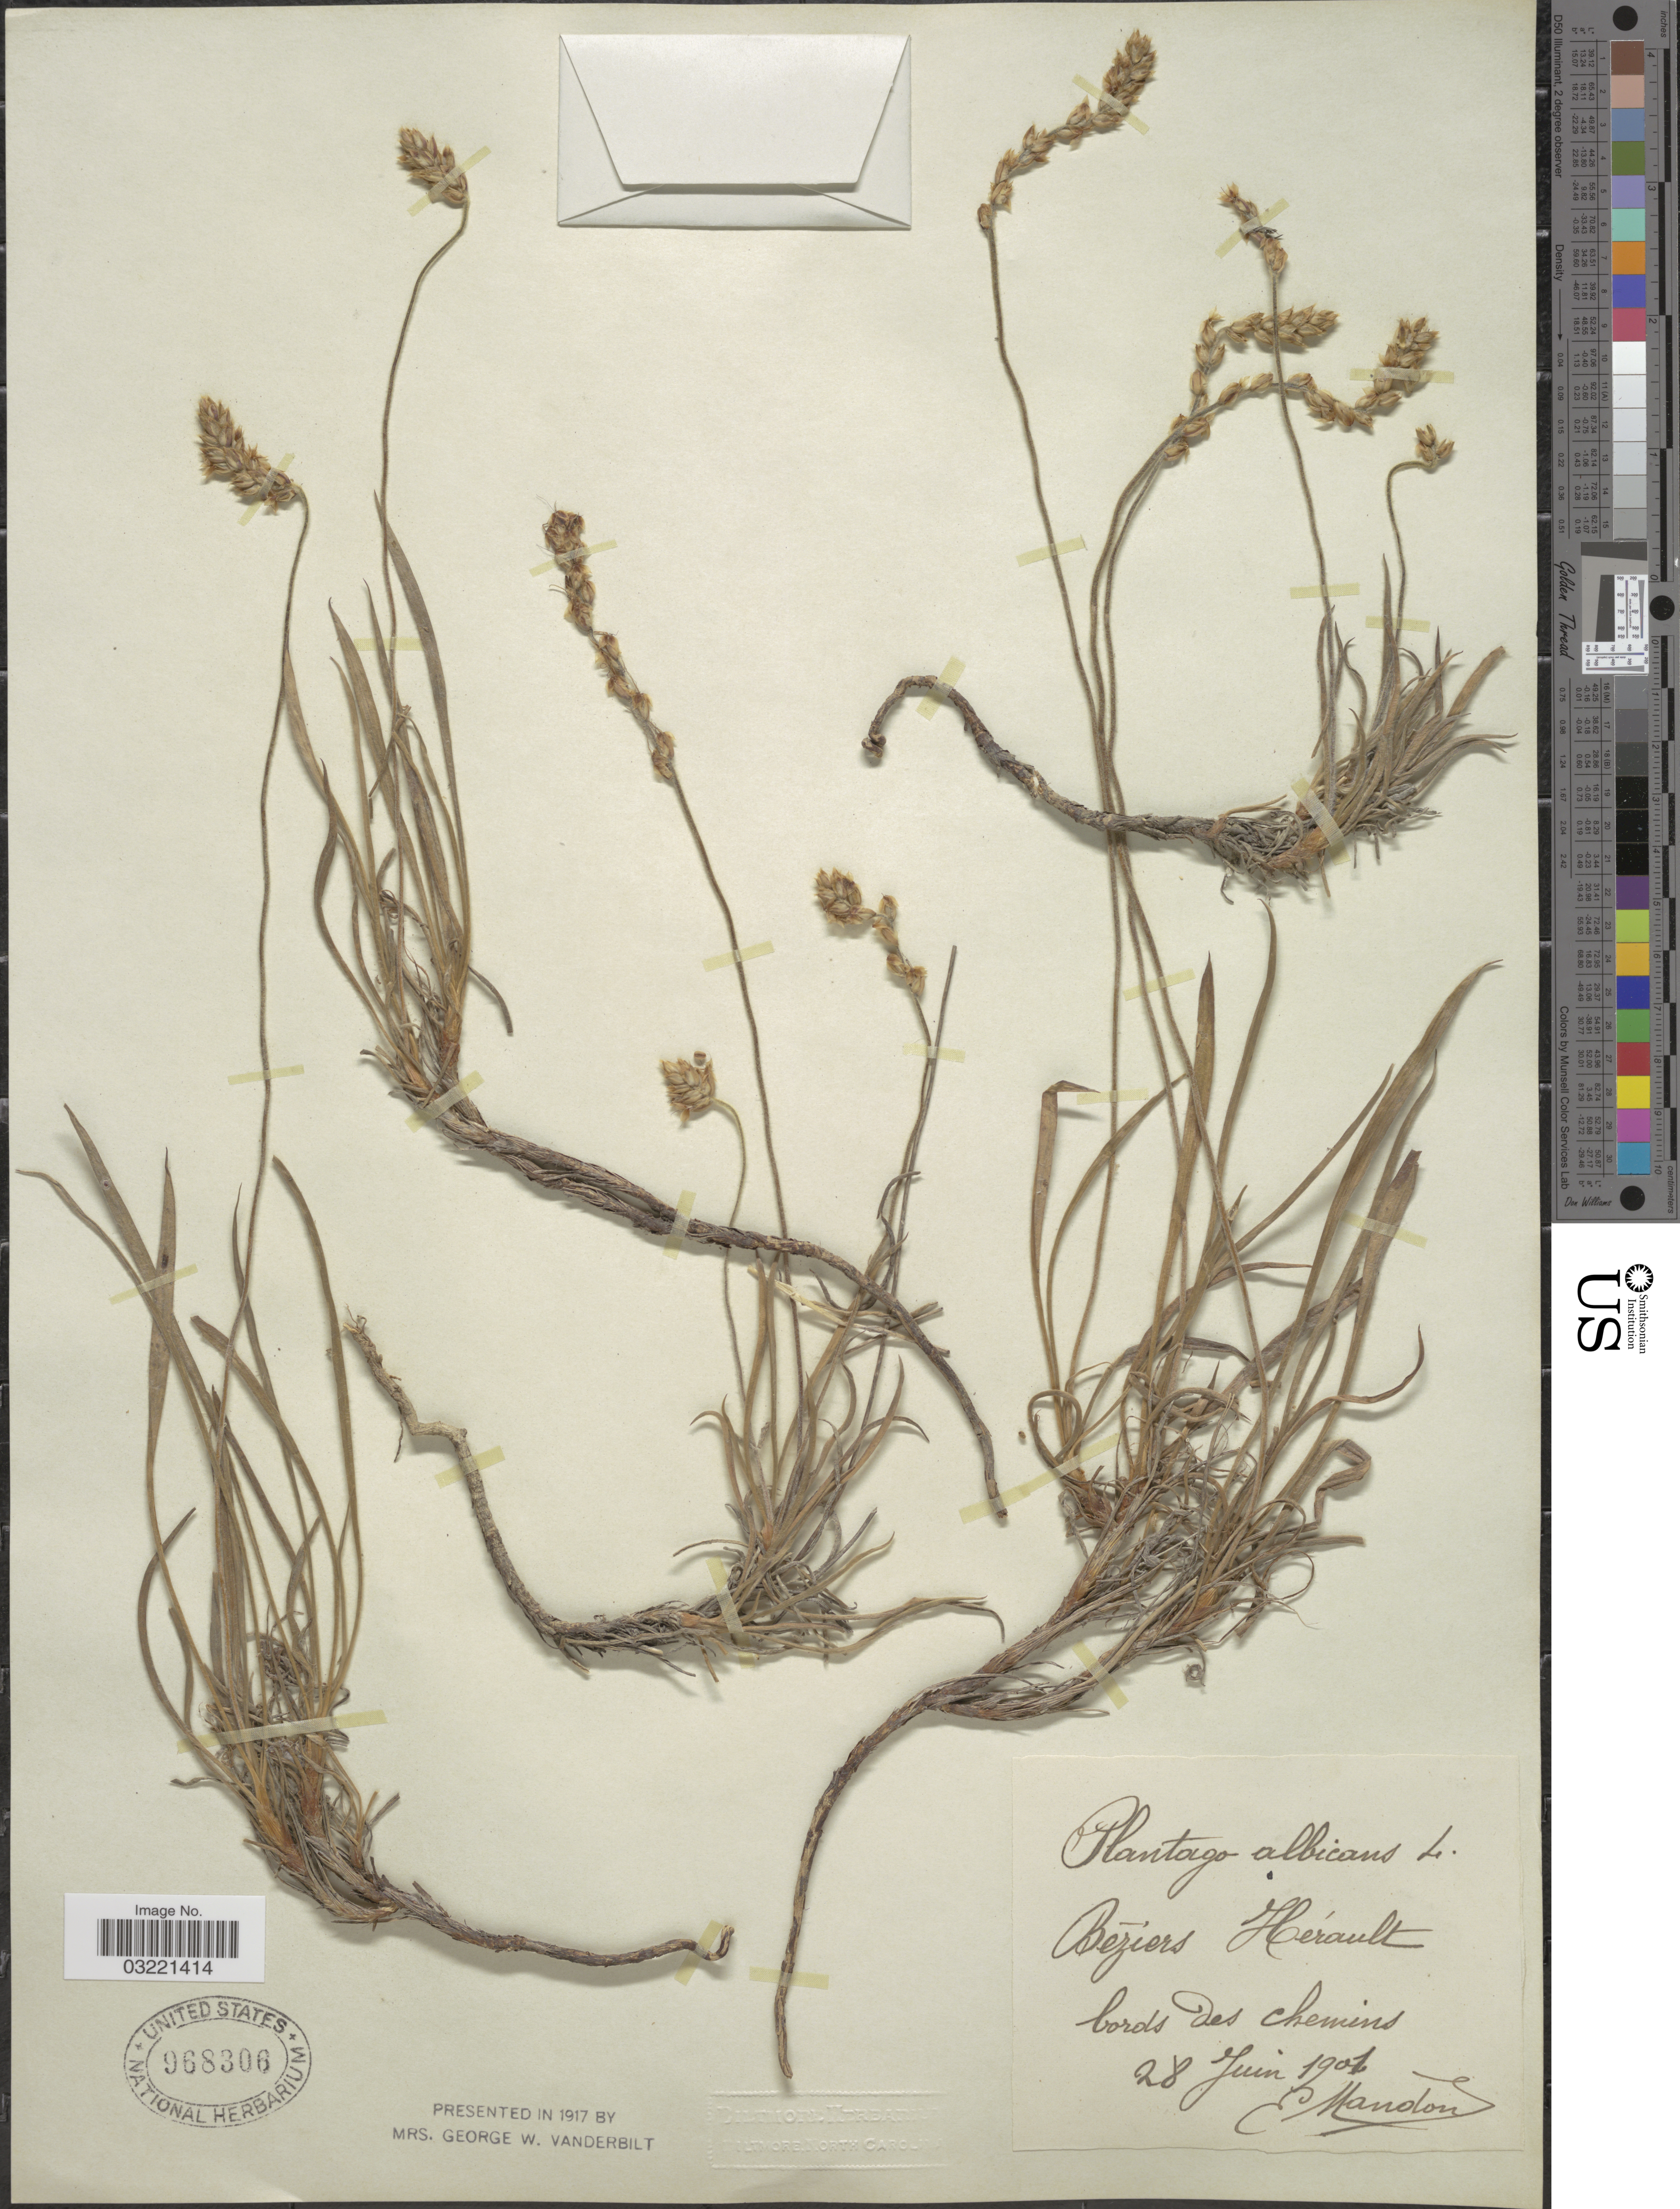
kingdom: Plantae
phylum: Tracheophyta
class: Magnoliopsida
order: Lamiales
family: Plantaginaceae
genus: Plantago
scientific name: Plantago albicans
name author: L.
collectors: E. Mandon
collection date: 1901-06-28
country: France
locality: Béziers Hérault bords des chemins.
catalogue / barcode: US 968306